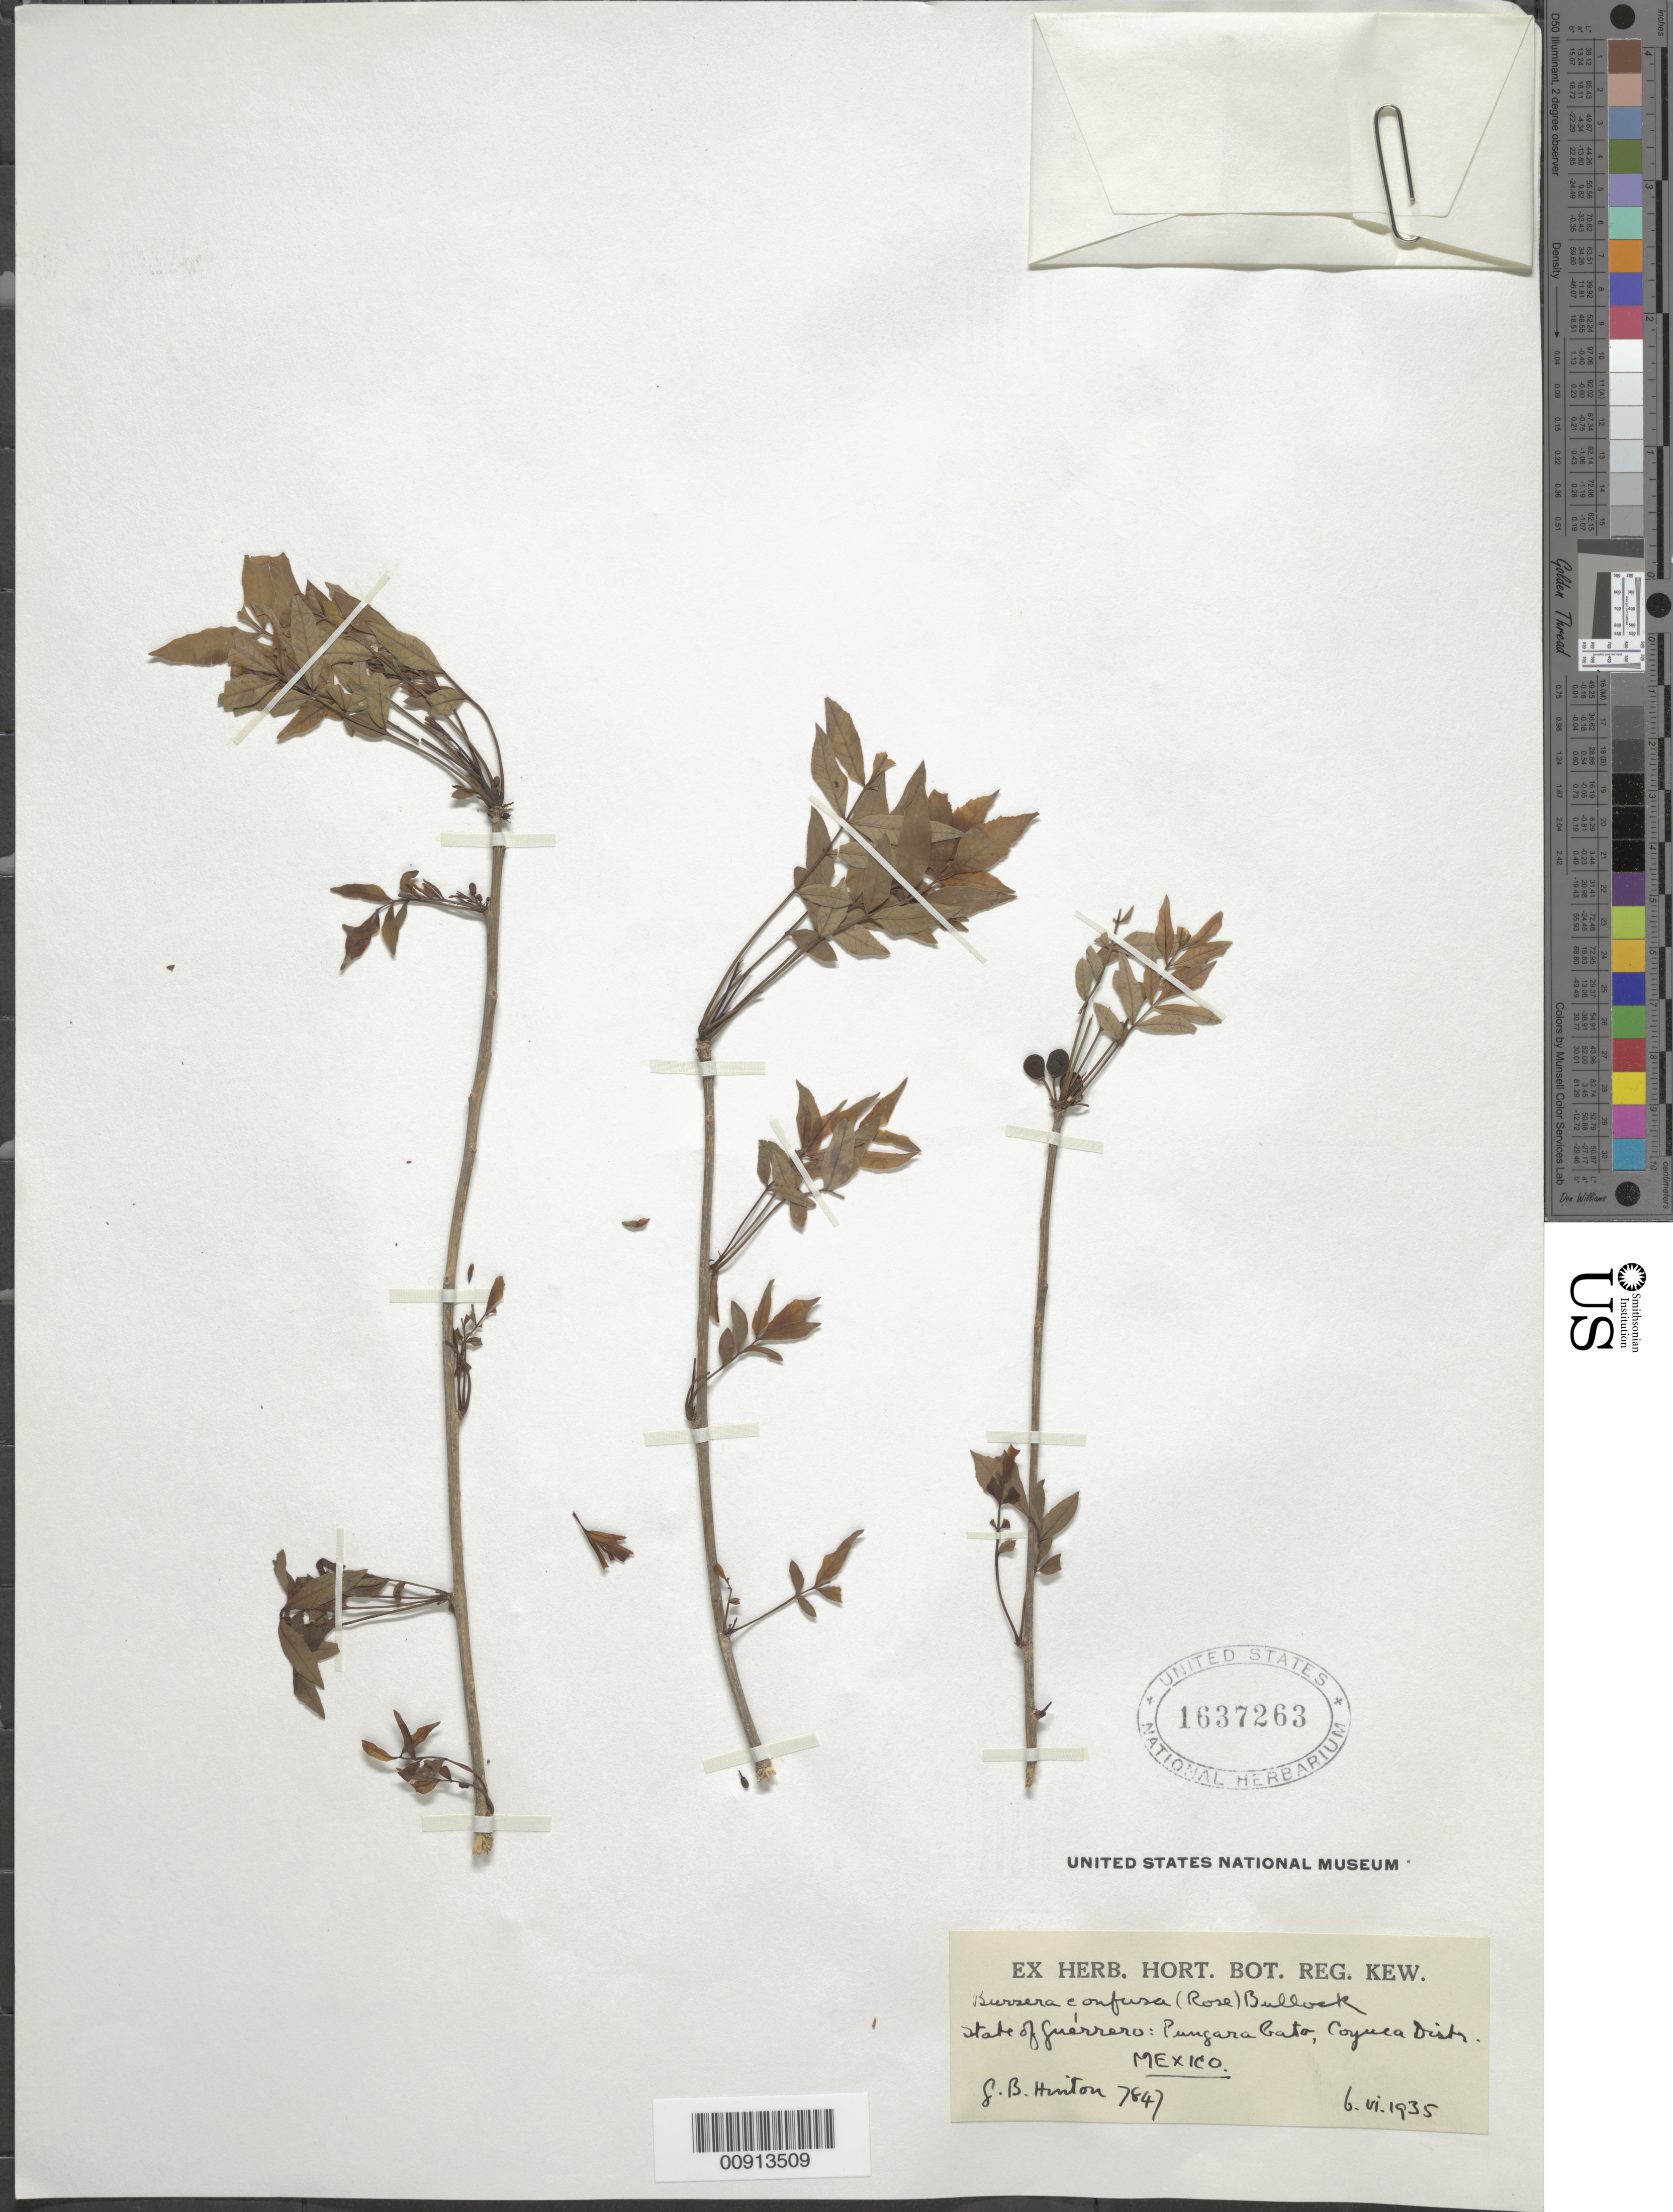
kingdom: Plantae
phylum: Tracheophyta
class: Magnoliopsida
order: Sapindales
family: Burseraceae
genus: Bursera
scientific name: Bursera fagaroides var. elongata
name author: (Kunth) Engl.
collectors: G. B. Hinton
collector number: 7847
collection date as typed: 06 Jun 1935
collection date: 1935-06-06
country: Mexico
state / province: Guerrero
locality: State of Guerrero: Pungarabato, Coyuca Distr.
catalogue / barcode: US 1637263